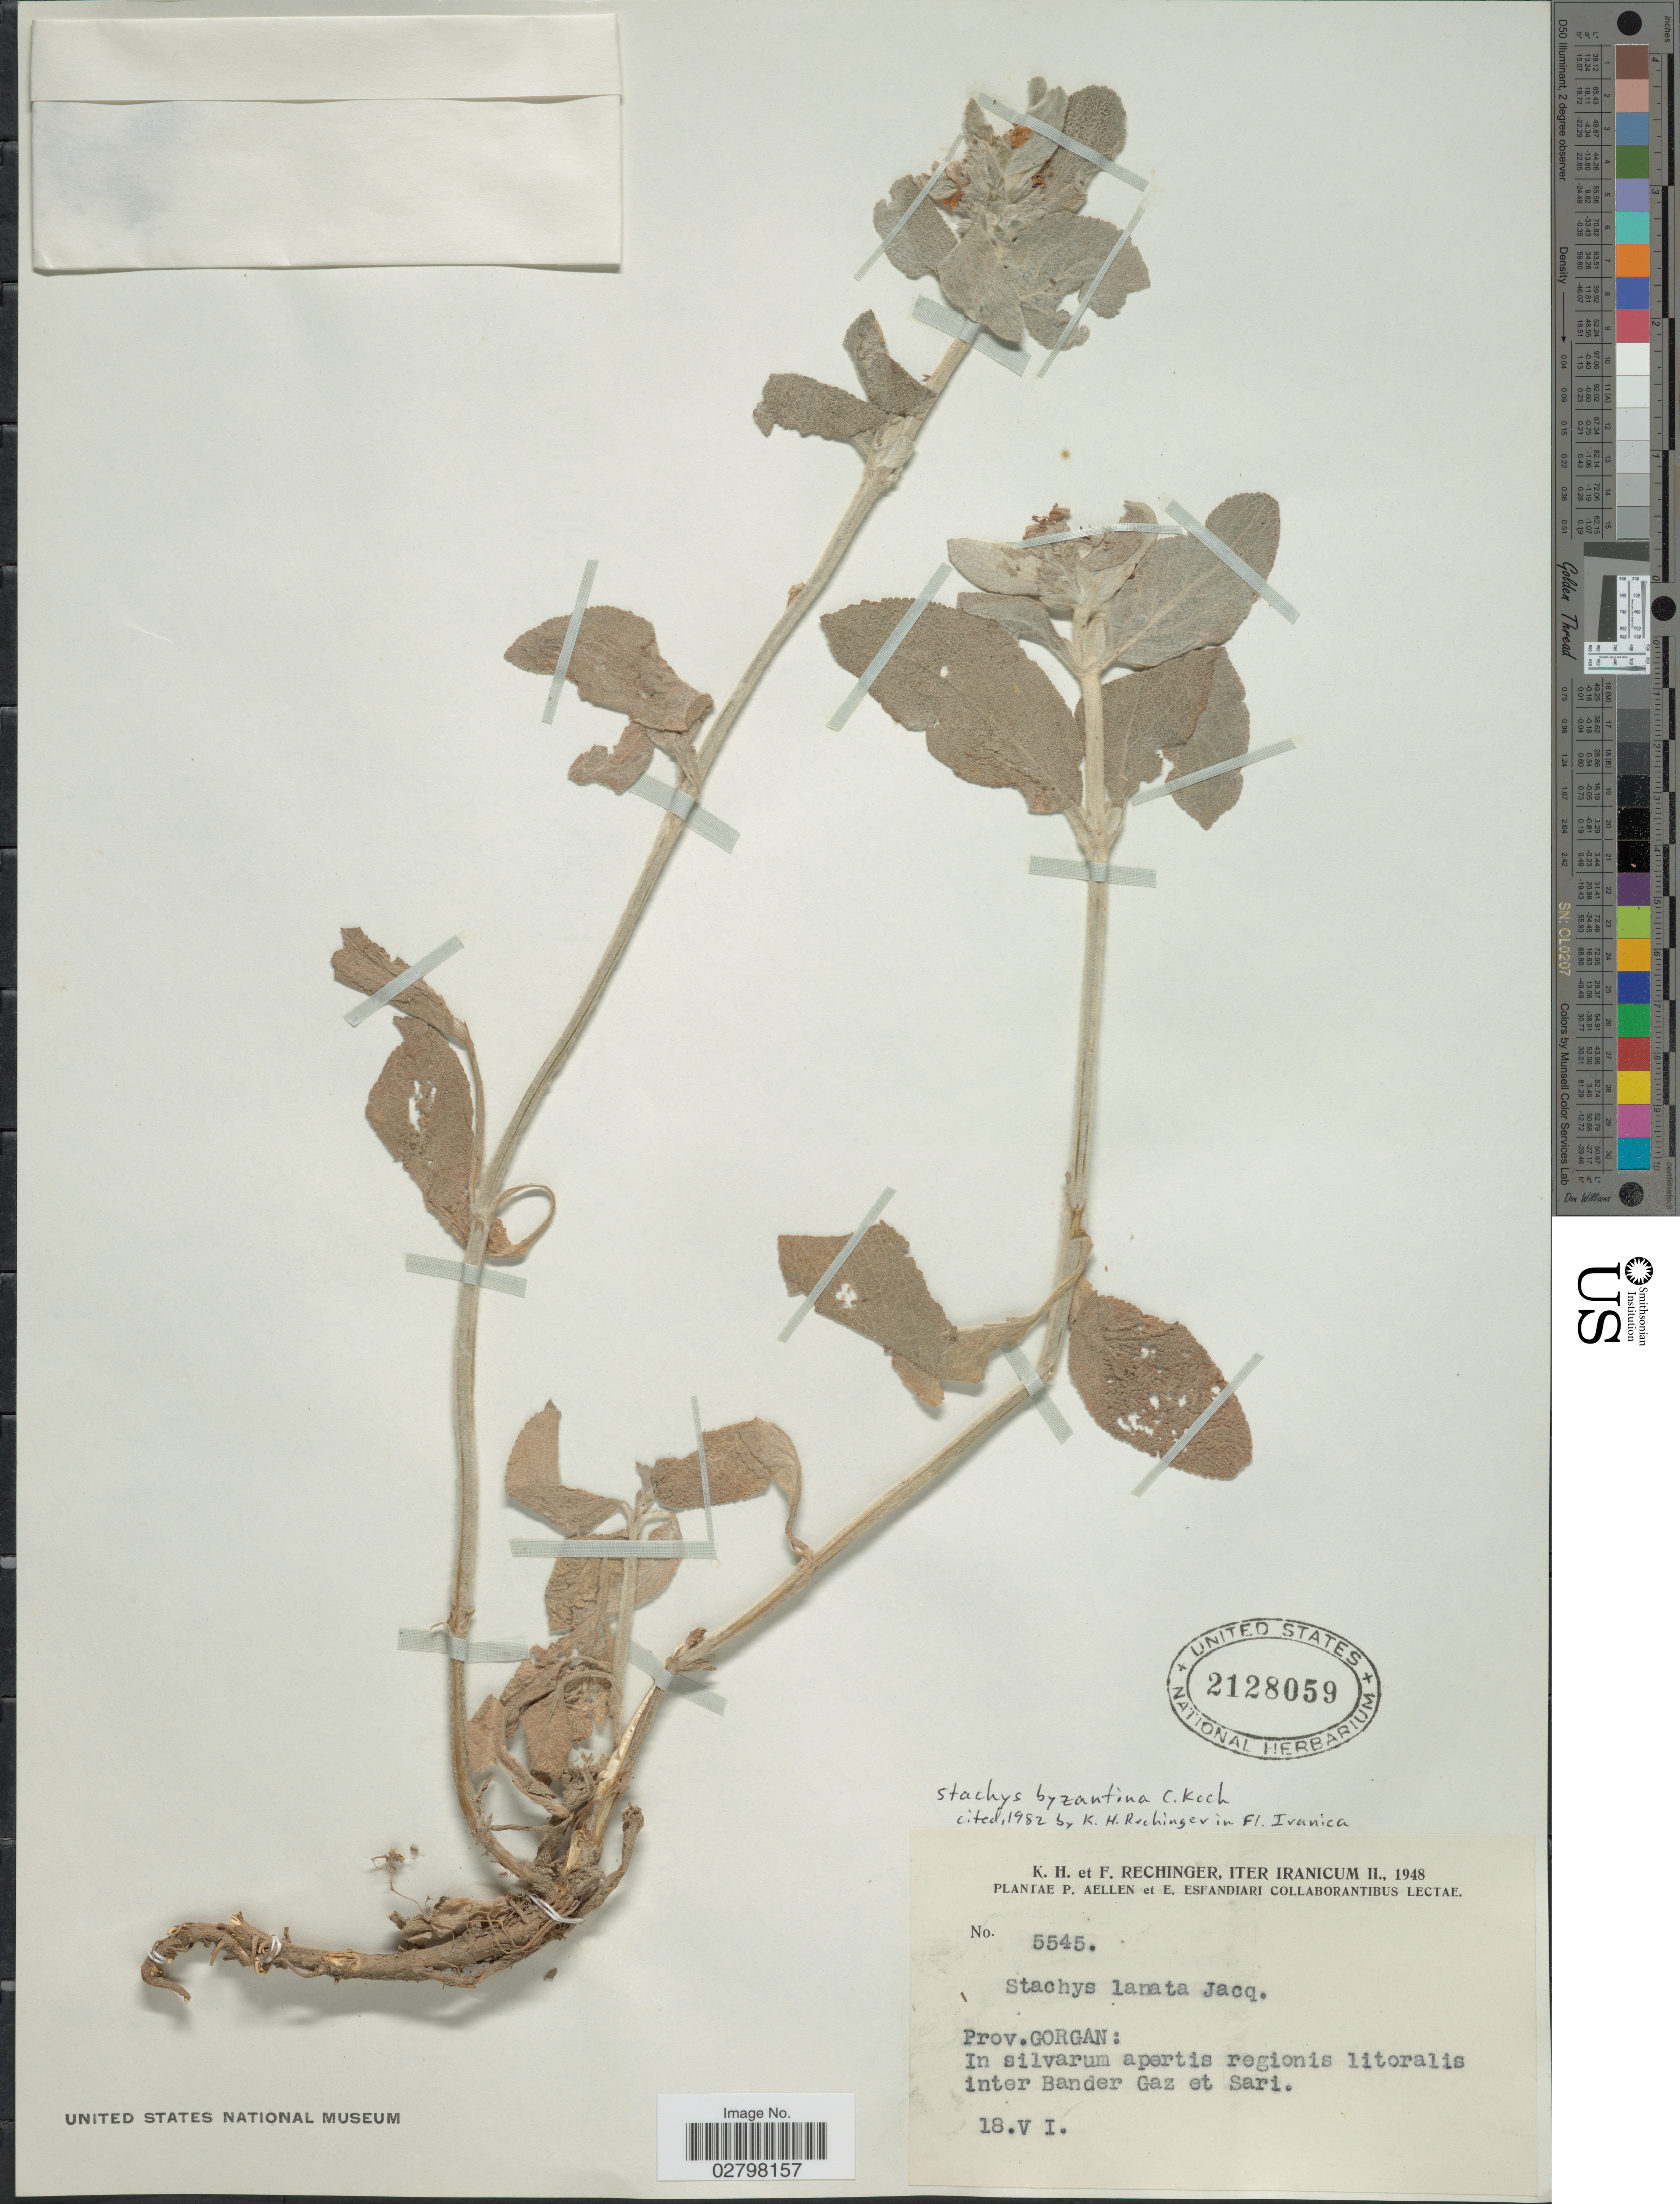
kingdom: Plantae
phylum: Tracheophyta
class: Magnoliopsida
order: Lamiales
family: Lamiaceae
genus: Stachys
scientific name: Stachys byzantina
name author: K. Koch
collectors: K. H. Rechinger & F. Rechinger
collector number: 5545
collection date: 1948-06-18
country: Iran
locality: Iranicum. Prov. Gorgan: In silvarum apertis regionis litoralis inter Bander Gaz et Sari.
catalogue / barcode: US 2128059